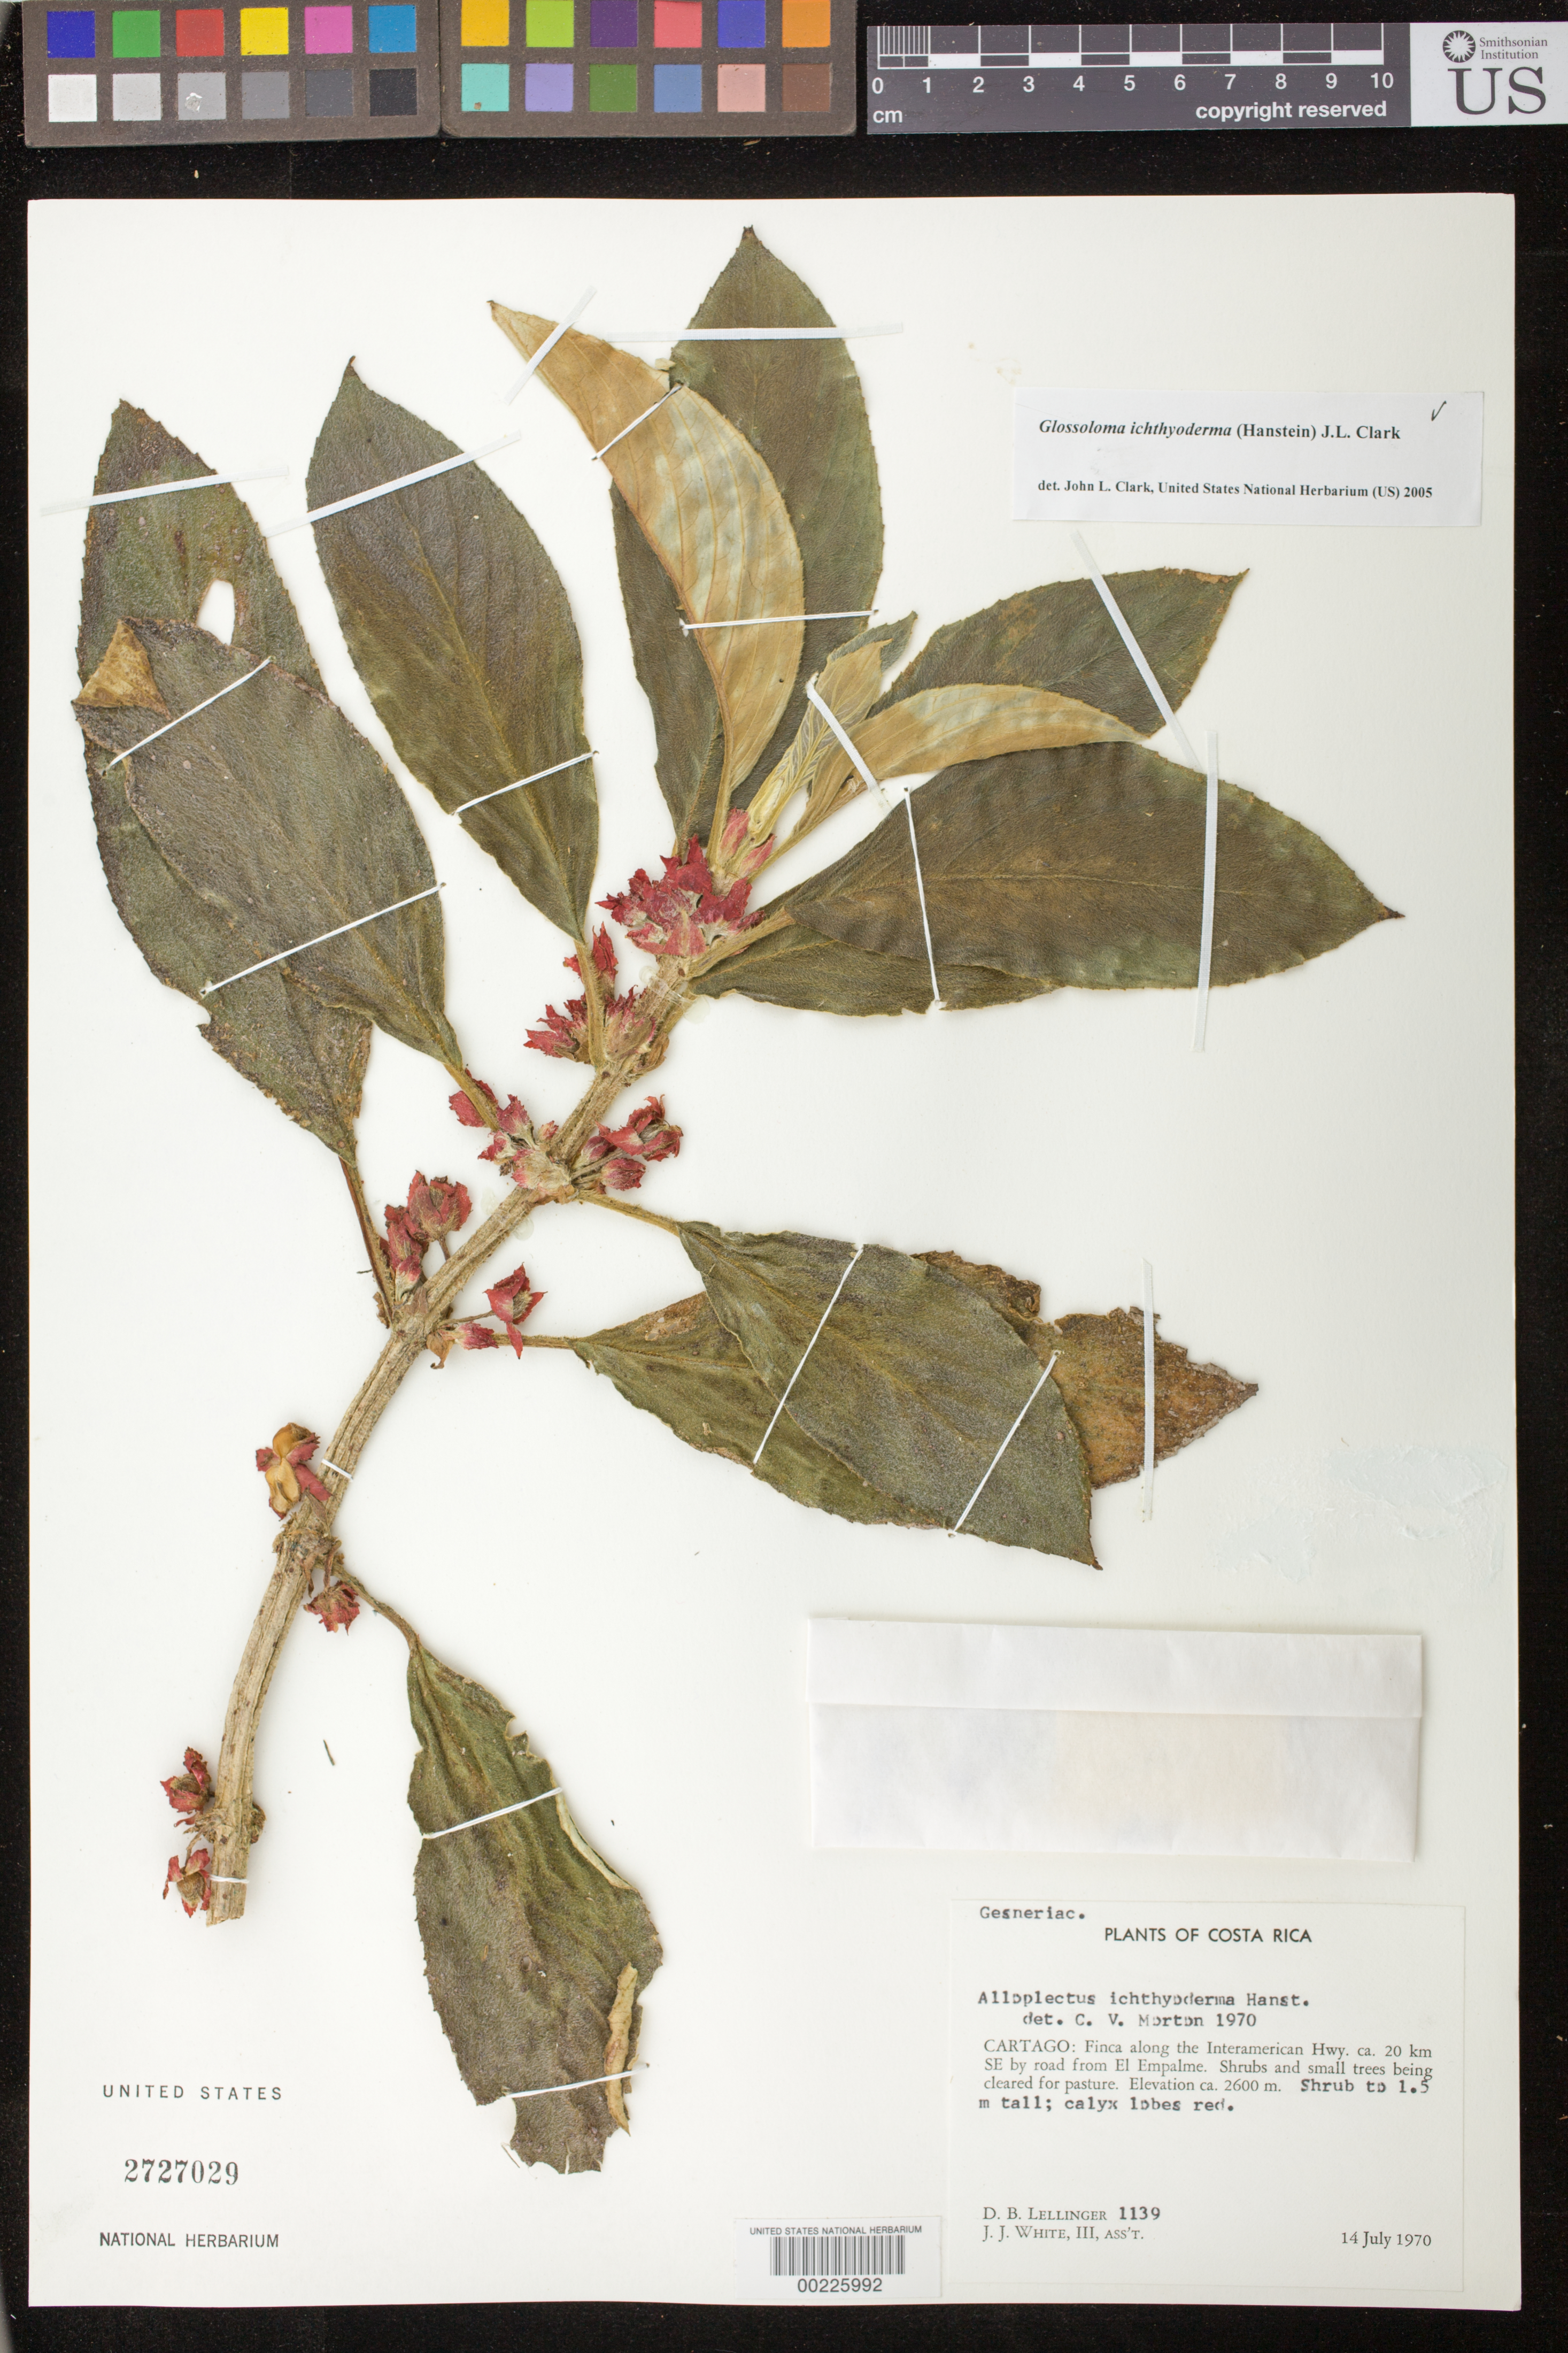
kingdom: Plantae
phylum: Tracheophyta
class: Magnoliopsida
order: Lamiales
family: Gesneriaceae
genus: Glossoloma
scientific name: Glossoloma ichthyoderma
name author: (Hanst.) J.L. Clark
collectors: D. B. Lellinger & J. J. White III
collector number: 1139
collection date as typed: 14 Jul 1970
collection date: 1970-07-14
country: Costa Rica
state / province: Cartago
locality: Finca along the Interamerican hwy about 20 km SE by road from El Empalme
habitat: Shrubs and small trees being cleared for pasture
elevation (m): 2600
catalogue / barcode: US 2727029